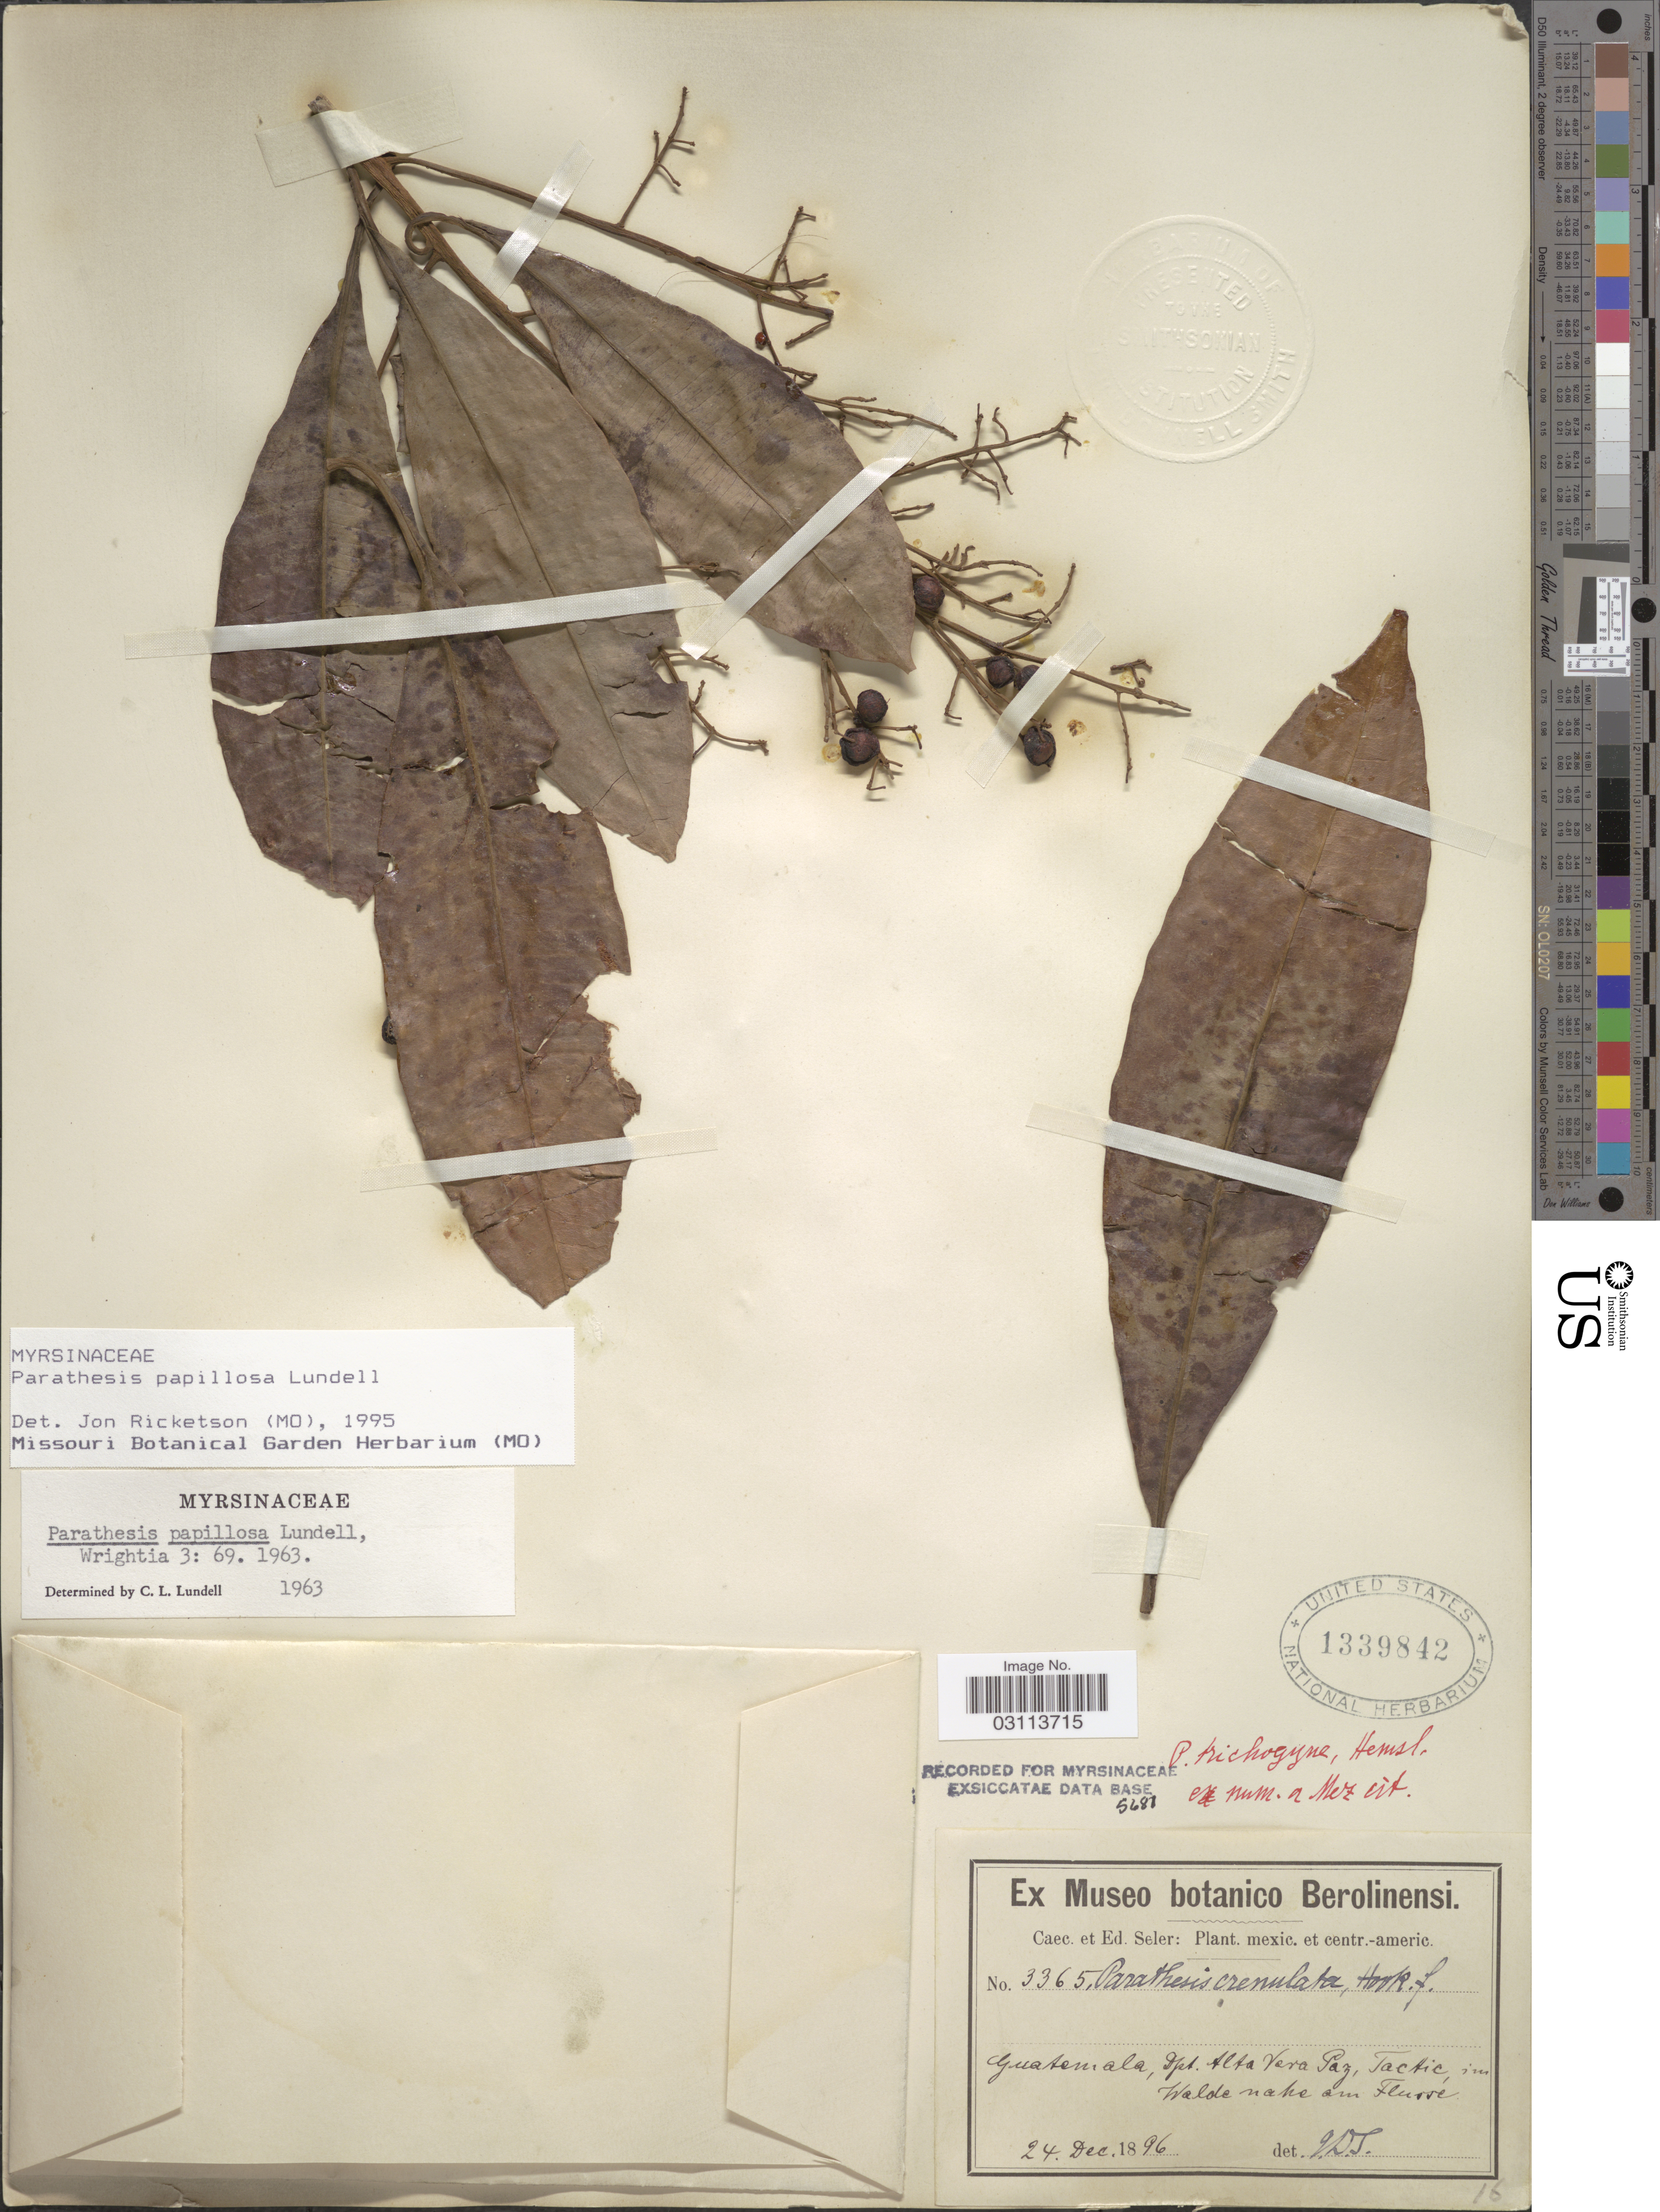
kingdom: Plantae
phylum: Tracheophyta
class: Magnoliopsida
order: Ericales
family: Primulaceae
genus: Parathesis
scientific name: Parathesis papillosa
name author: Lundell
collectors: C. Seler & E. G. Seler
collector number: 3365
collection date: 1896-12-24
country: Guatemala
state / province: Alta Verapaz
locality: Dpt. Alta Vera Paz, Tactic.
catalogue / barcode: US 1339842